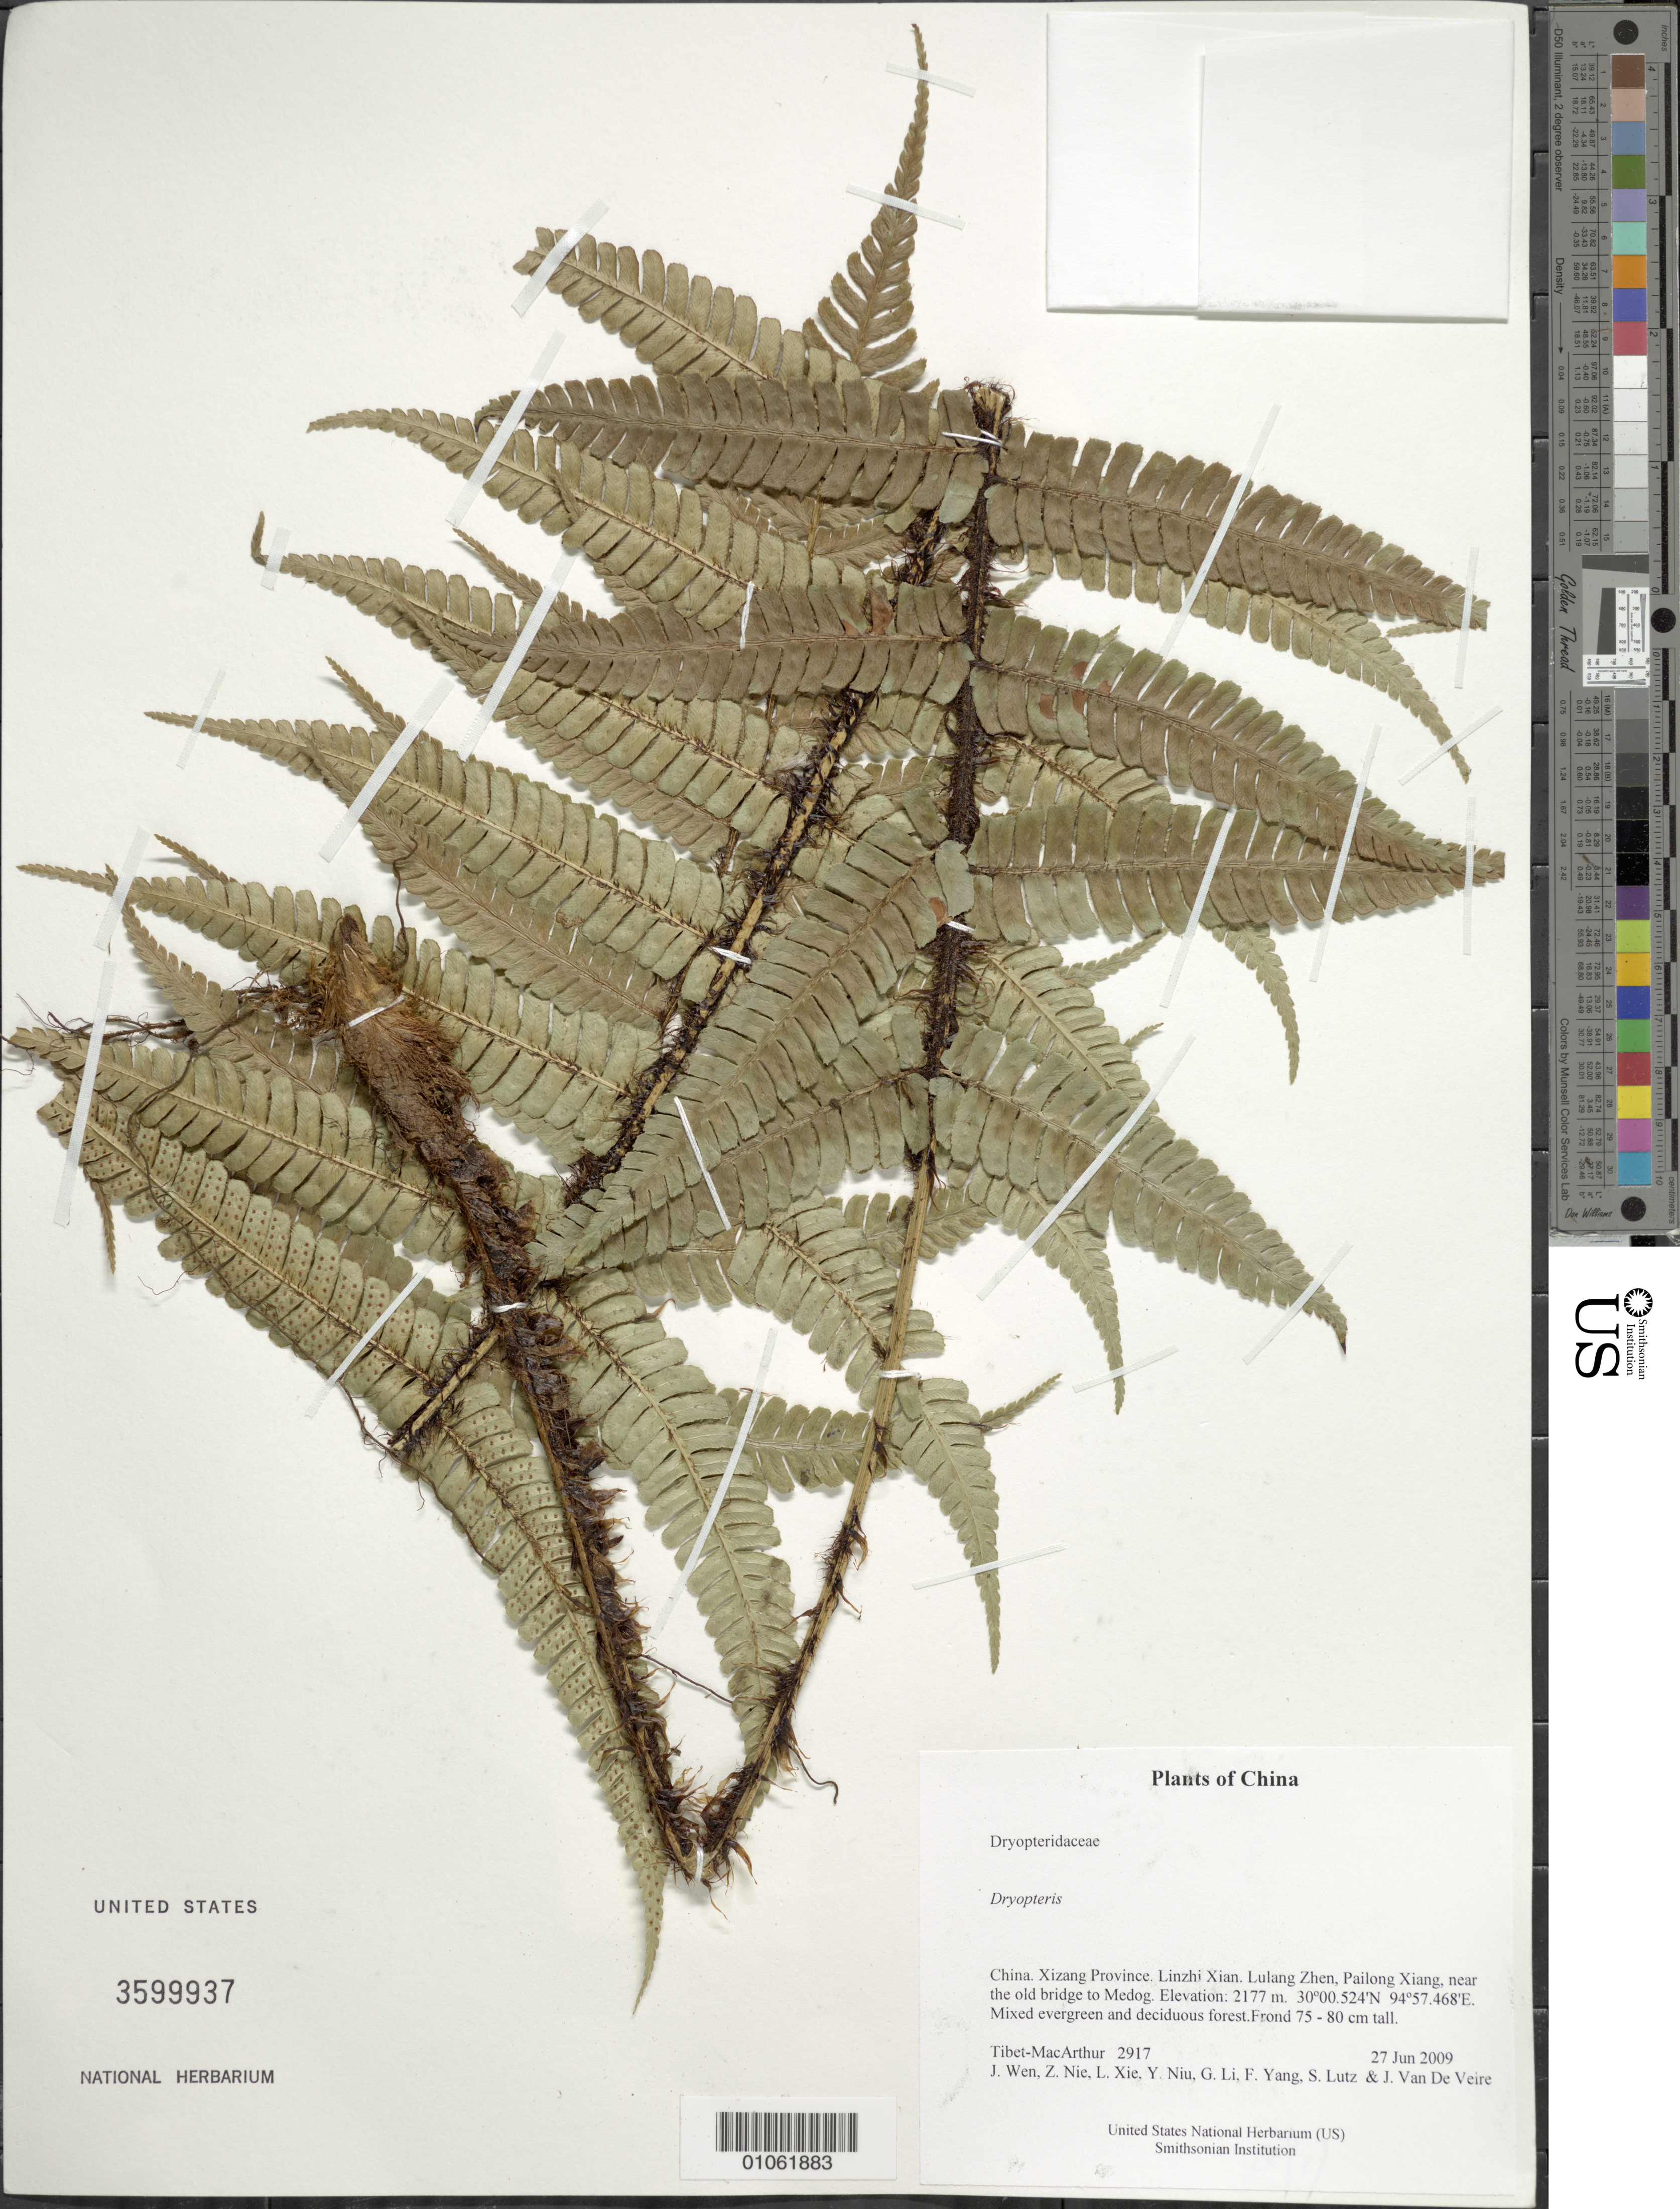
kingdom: Plantae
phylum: Tracheophyta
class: Polypodiopsida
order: Polypodiales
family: Dryopteridaceae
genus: Dryopteris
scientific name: Dryopteris sp.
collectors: Tibet-MacArthur, J. Wen, Z. Nie, L. Xie, Y. Niu, G. Li, F. Yang, S. Lutz & J. Van De Veire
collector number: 2917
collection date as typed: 27 Jun 2009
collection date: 2009-06-27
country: China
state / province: Xizang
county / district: Linzhi Xian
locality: Lulang Zhen, Pailong Xiang, near the old bridge to Medog.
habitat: Mixed evergreen and deciduous forest.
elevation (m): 2177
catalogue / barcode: US 3599937